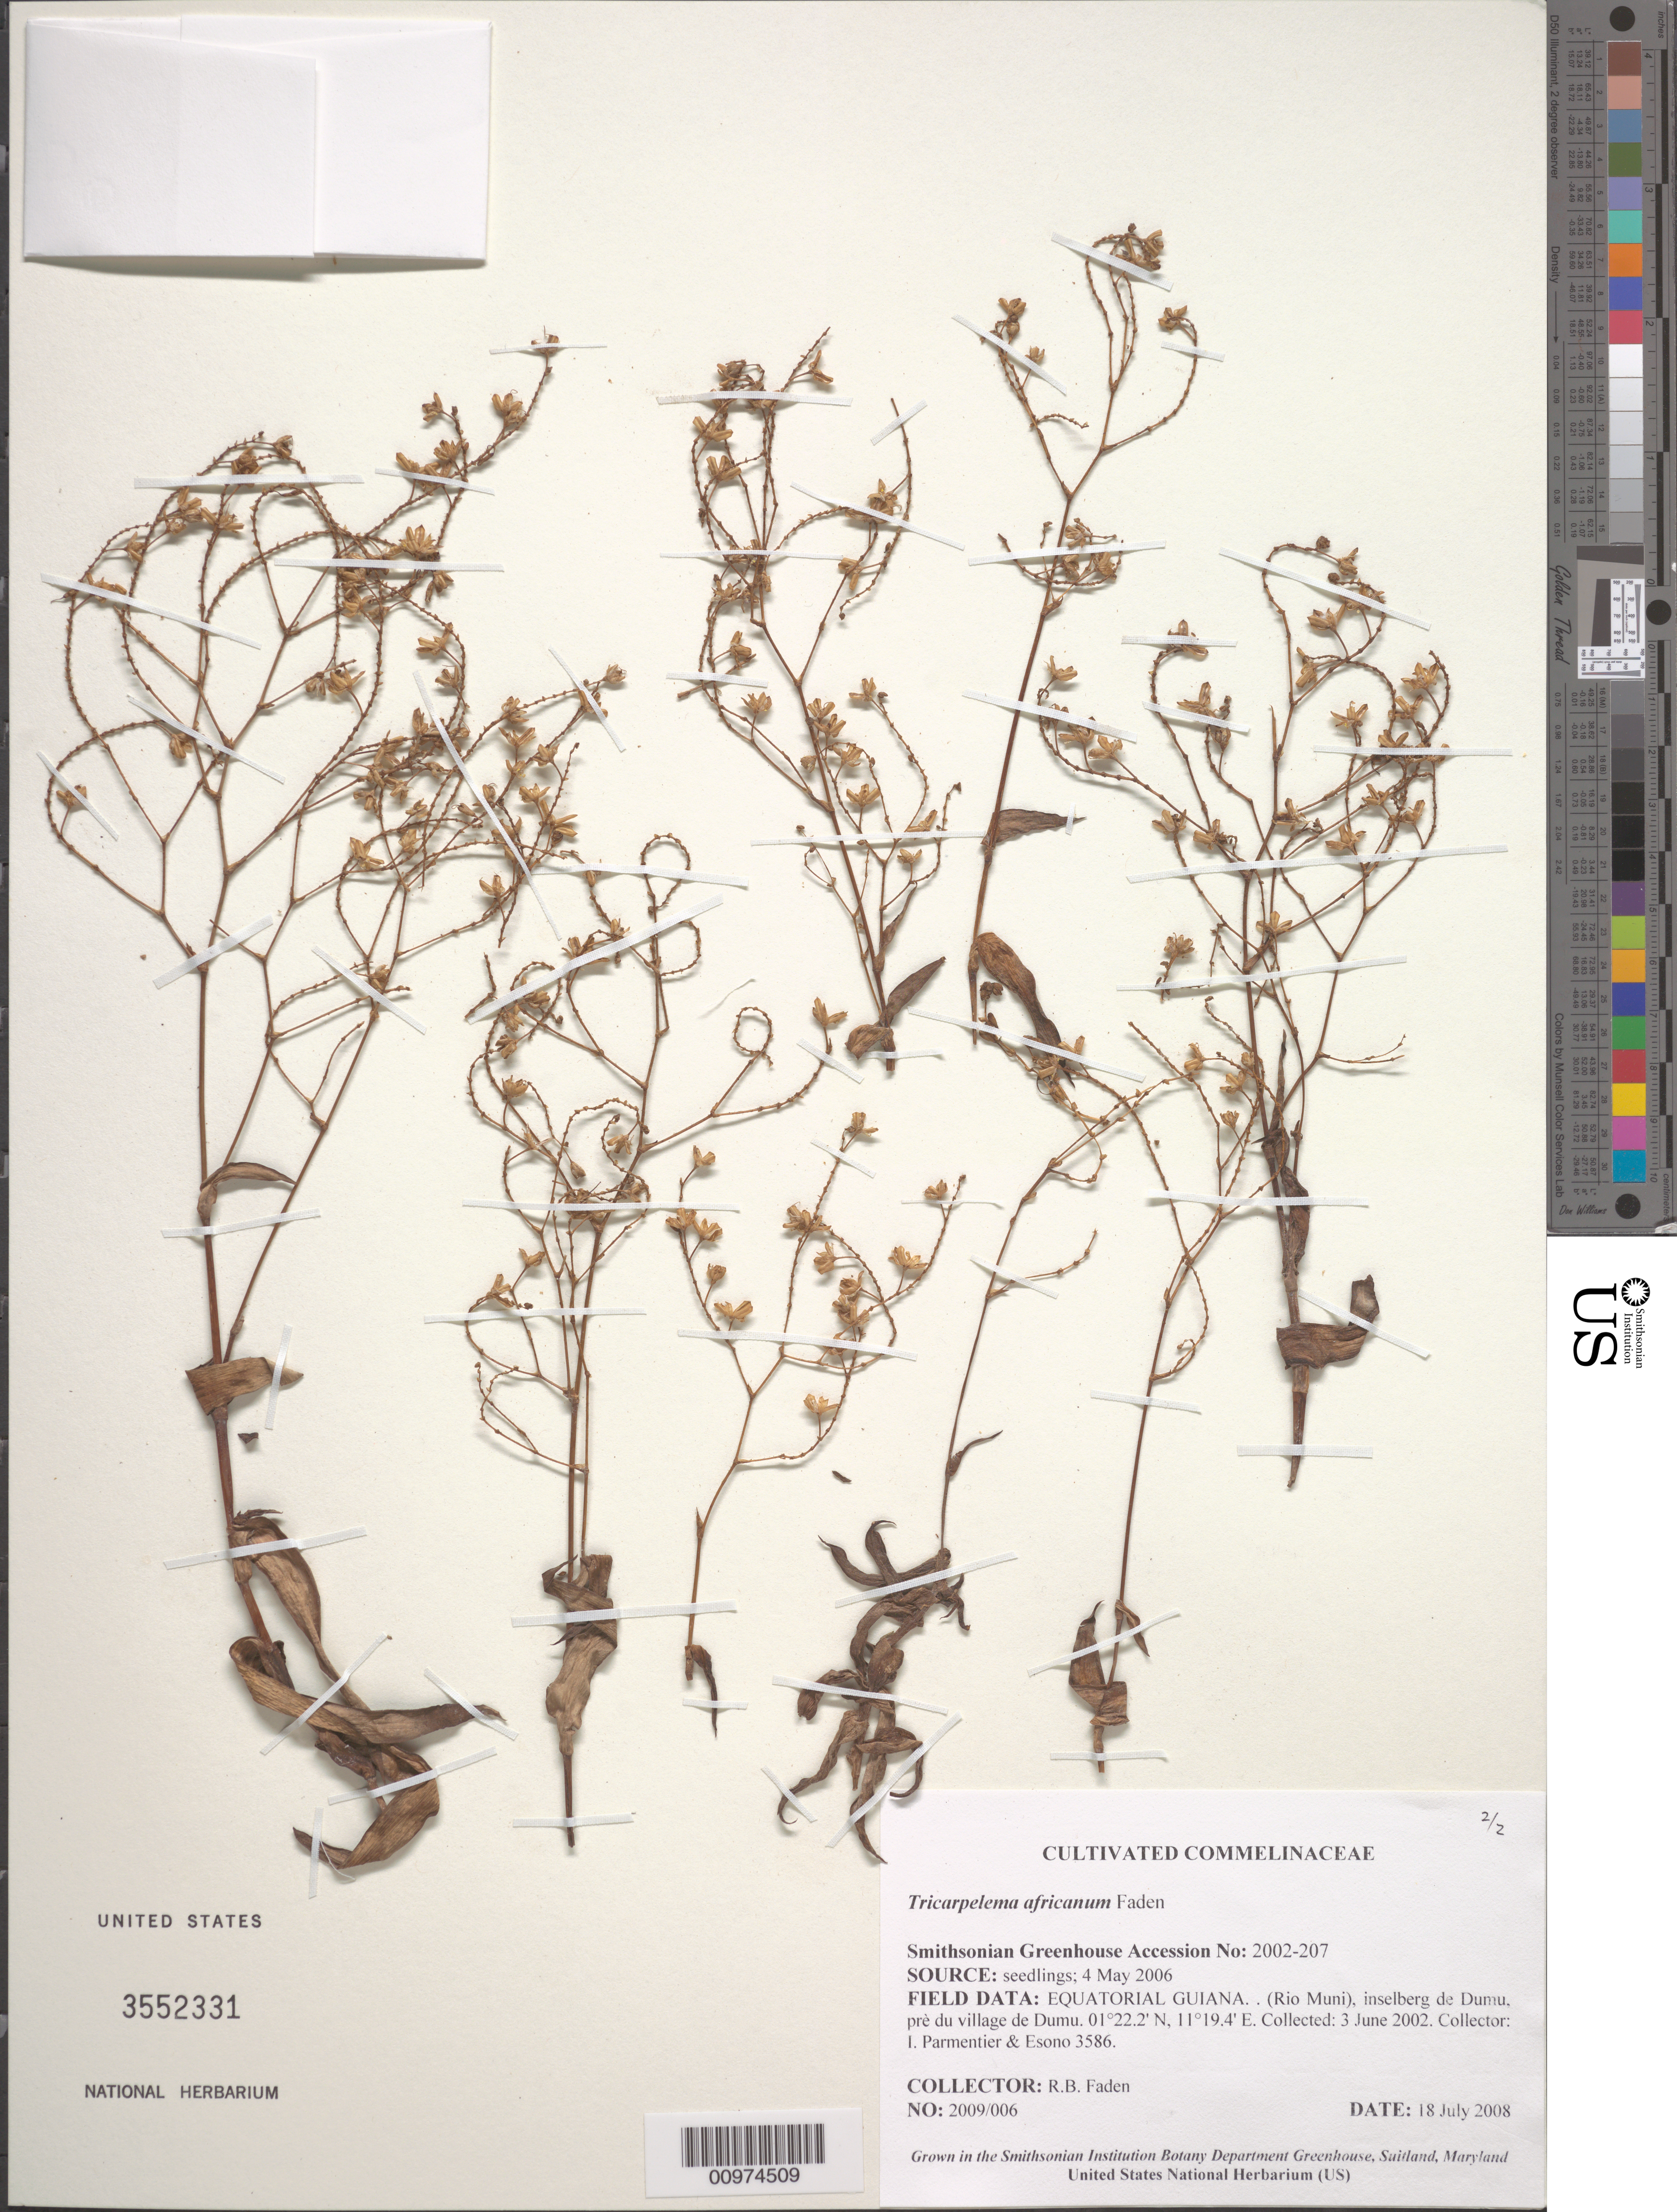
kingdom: Plantae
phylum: Tracheophyta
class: Liliopsida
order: Commelinales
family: Commelinaceae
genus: Tricarpelema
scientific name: Tricarpelema africanum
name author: Faden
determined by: Faden, Robert B., (US), Smithsonian Institution - National Museum of Natural History (UNITED STATES)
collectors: R. B. Faden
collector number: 2009/006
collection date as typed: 18 July 2008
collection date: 2008-07-18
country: Equatorial Guinea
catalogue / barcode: US 3552331